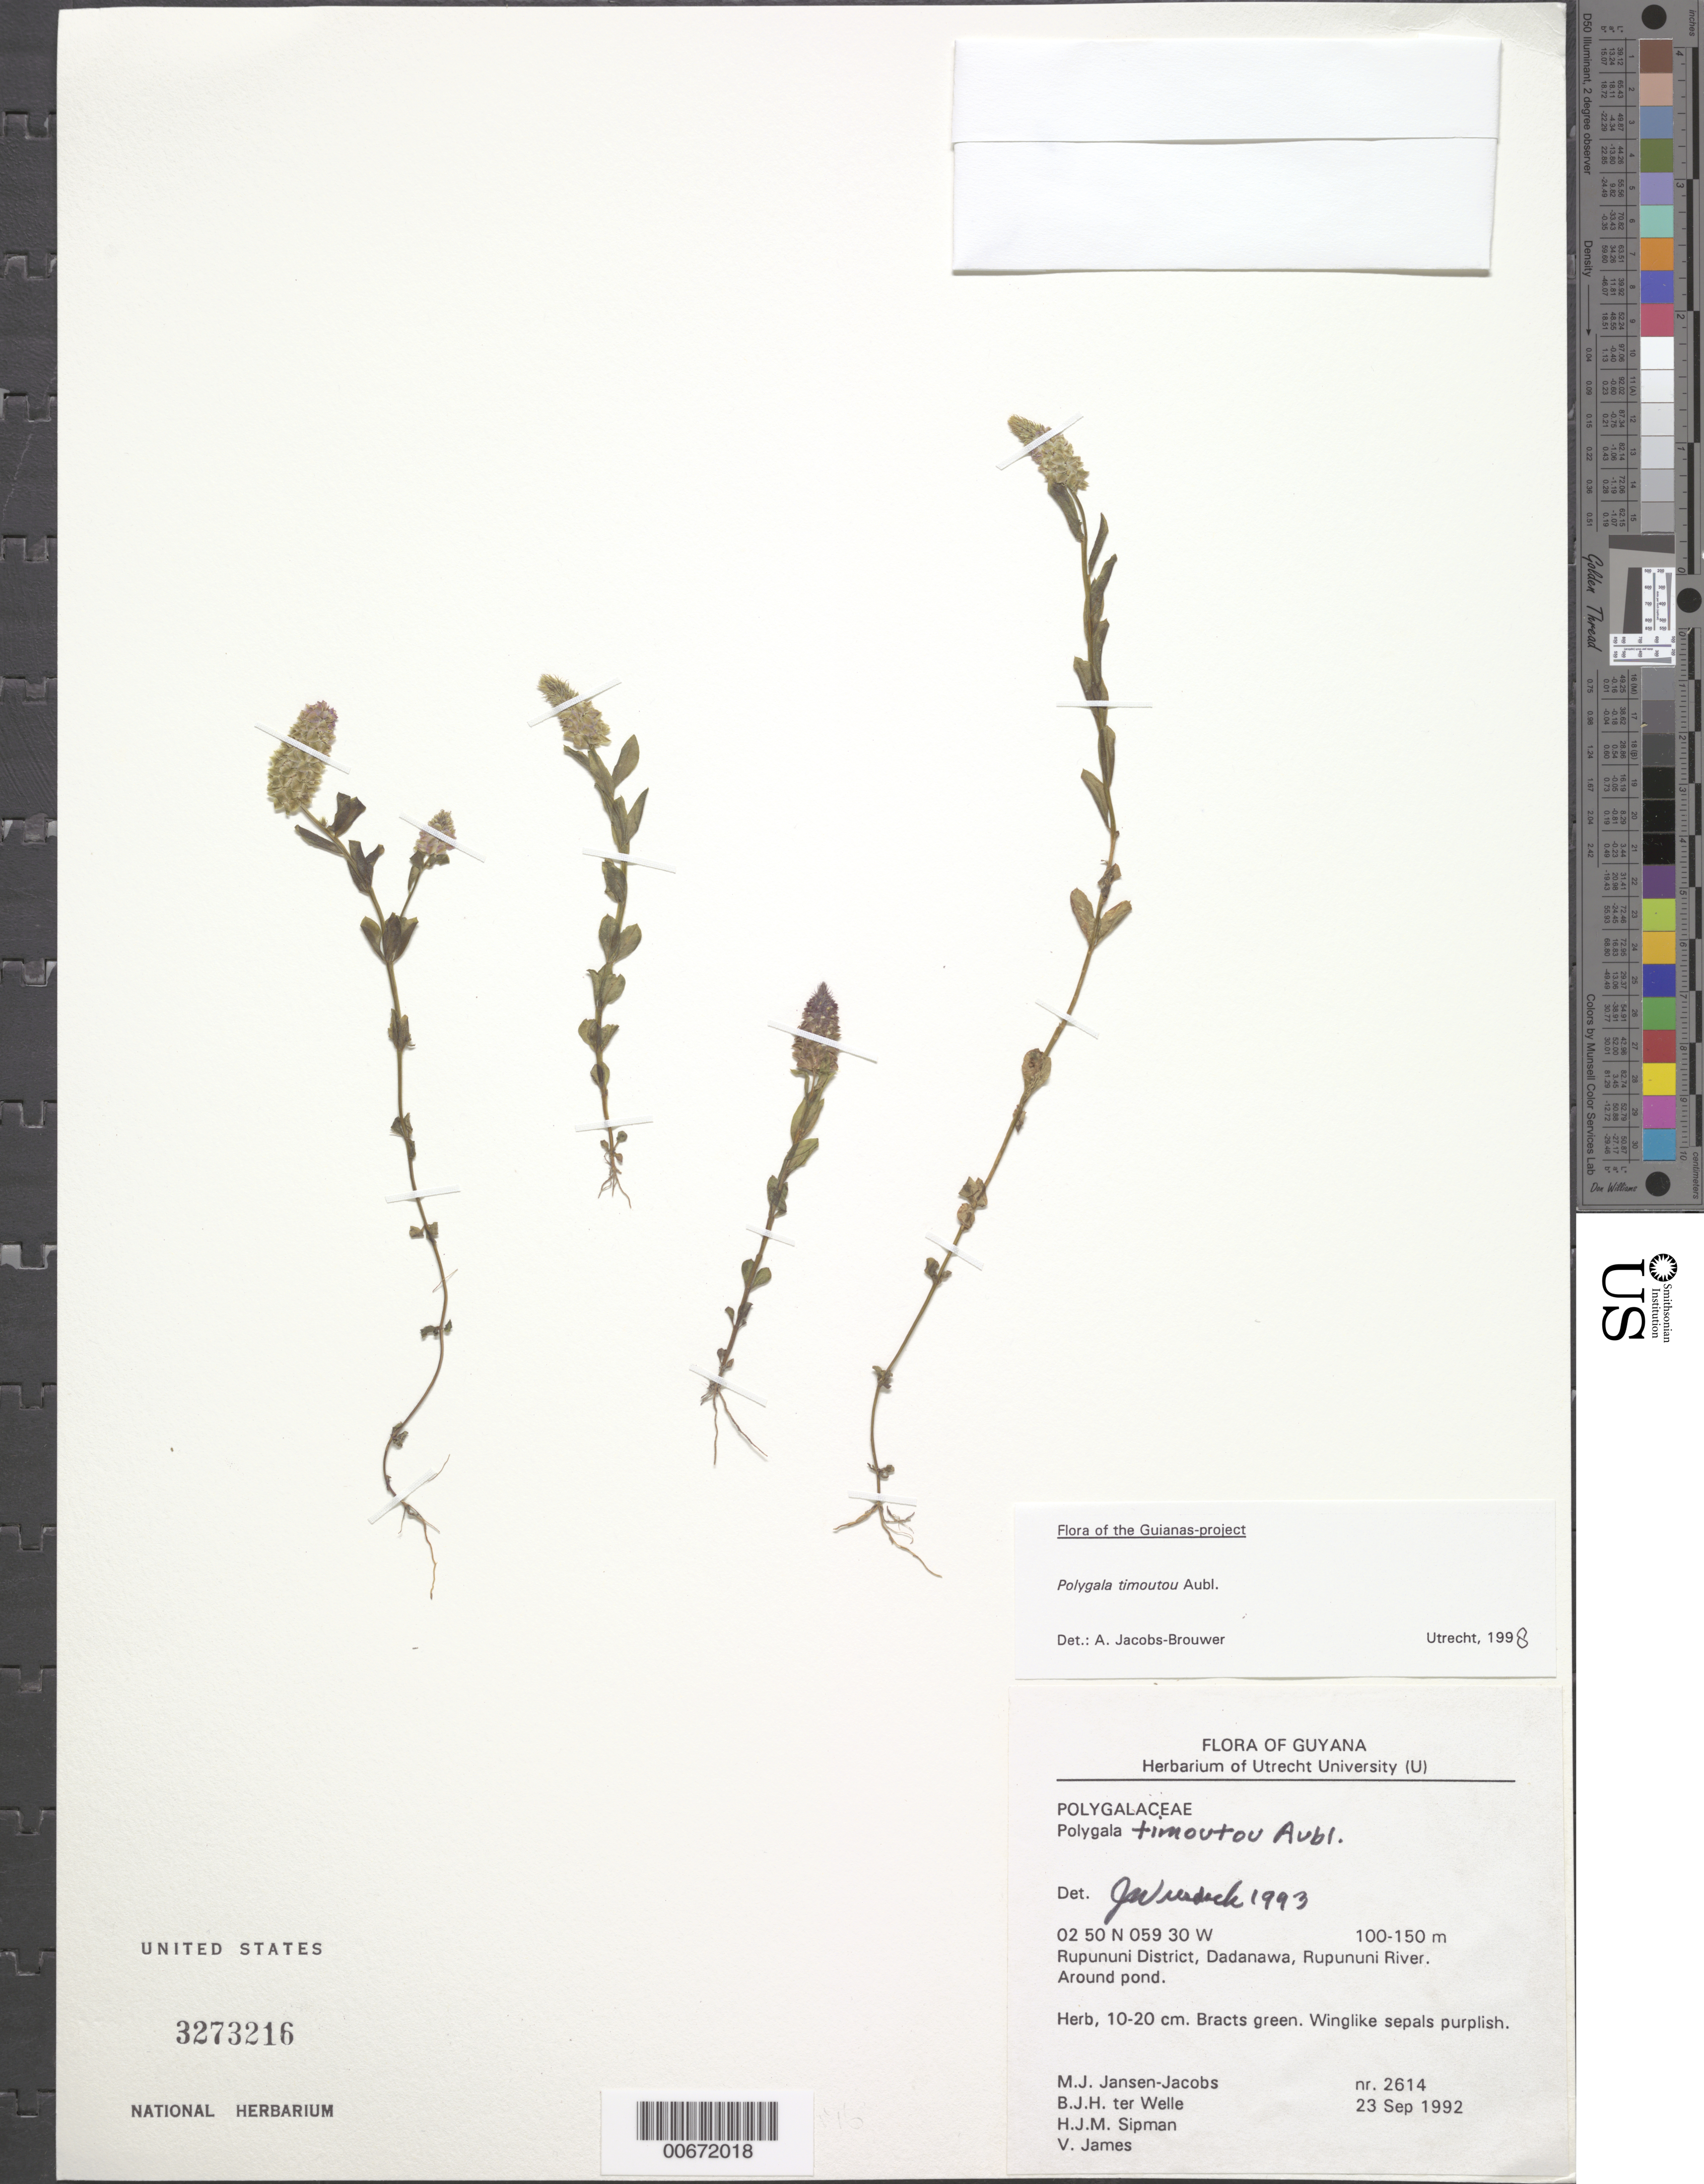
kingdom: Plantae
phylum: Tracheophyta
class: Magnoliopsida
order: Fabales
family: Polygalaceae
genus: Polygala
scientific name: Polygala timoutou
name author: Aubl.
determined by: Jacobs-Brouwer, A.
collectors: M. J. Jansen-Jacobs, B. Welle, H. J. M. Sipman & V. James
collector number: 2614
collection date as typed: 23-Sep-92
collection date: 1992-09-23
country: Guyana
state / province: U. Takutu-U. Essequibo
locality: Dadanawa, Rupununi River, Rupununi District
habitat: Around pond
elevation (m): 100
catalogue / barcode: US 3273216